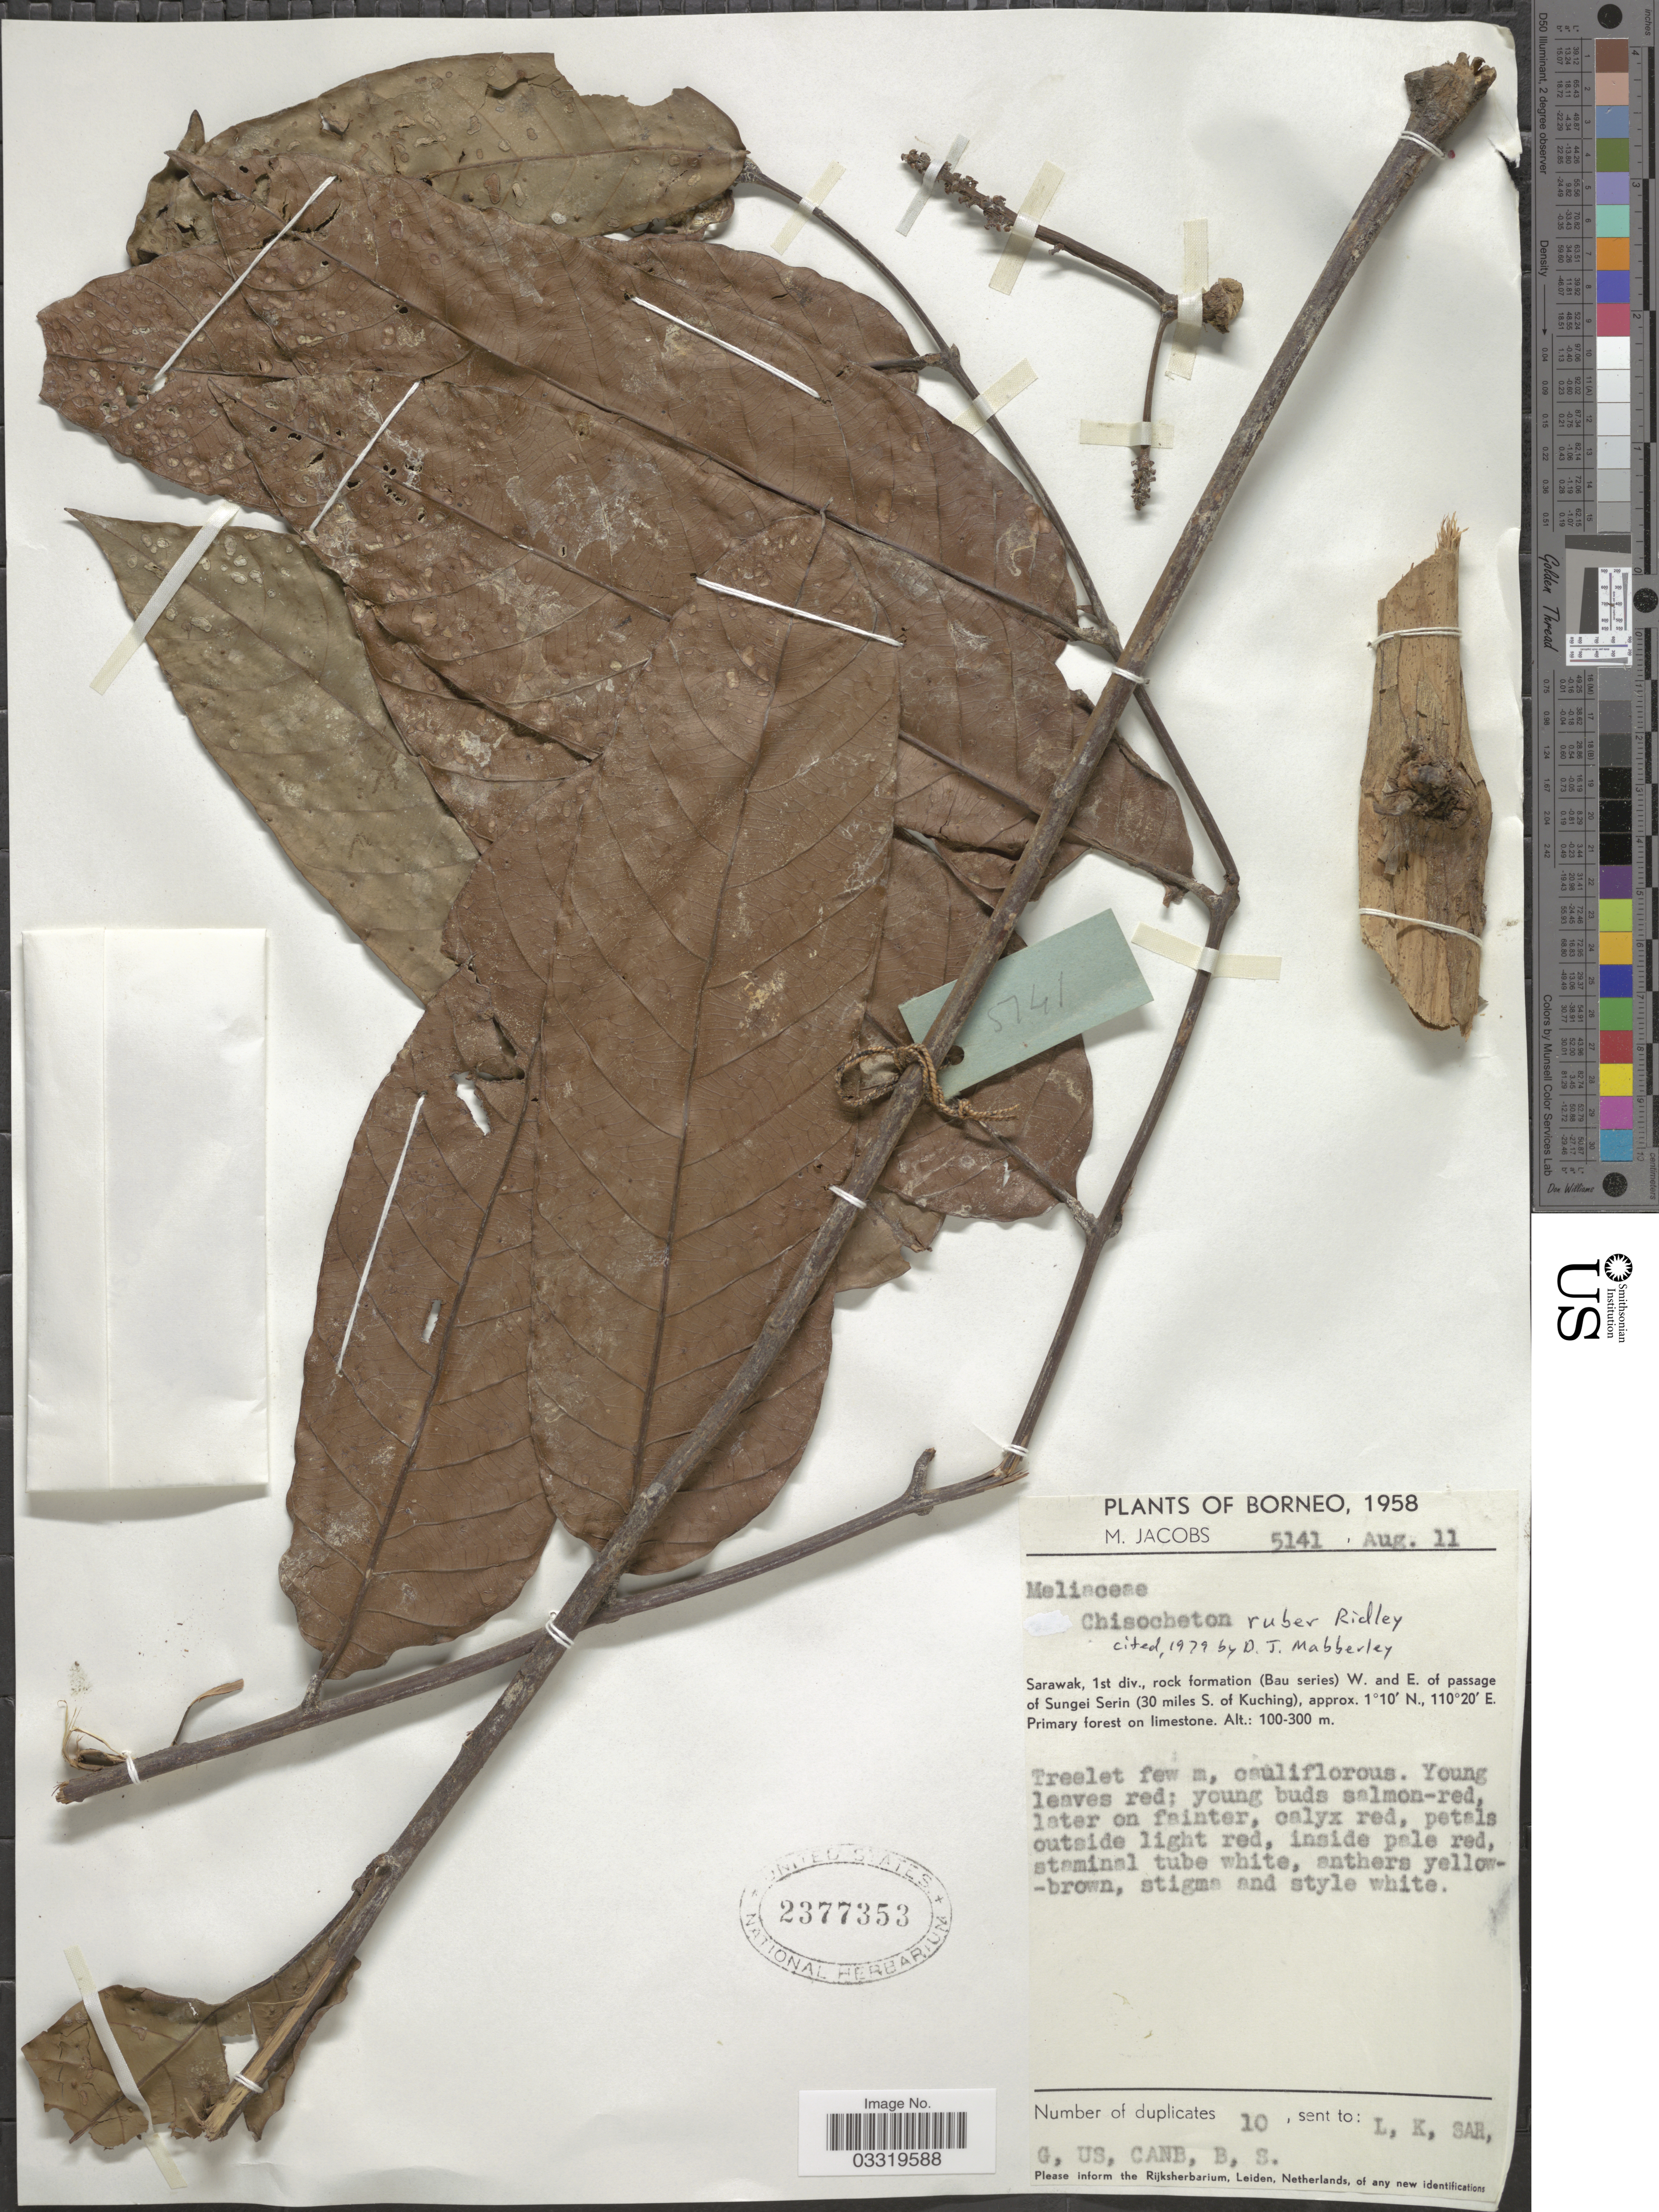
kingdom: Plantae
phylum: Tracheophyta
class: Magnoliopsida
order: Sapindales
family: Meliaceae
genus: Chisocheton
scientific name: Chisocheton ruber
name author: Ridl.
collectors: M. Jacobs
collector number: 5141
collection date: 1958-08-11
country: Malaysia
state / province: Sarawak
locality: Borneo, 1st div., rock formation (Bau series) W. and E. of passage of Sungei Serin (30 miles S. of Kuching)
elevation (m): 100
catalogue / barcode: US 2377353